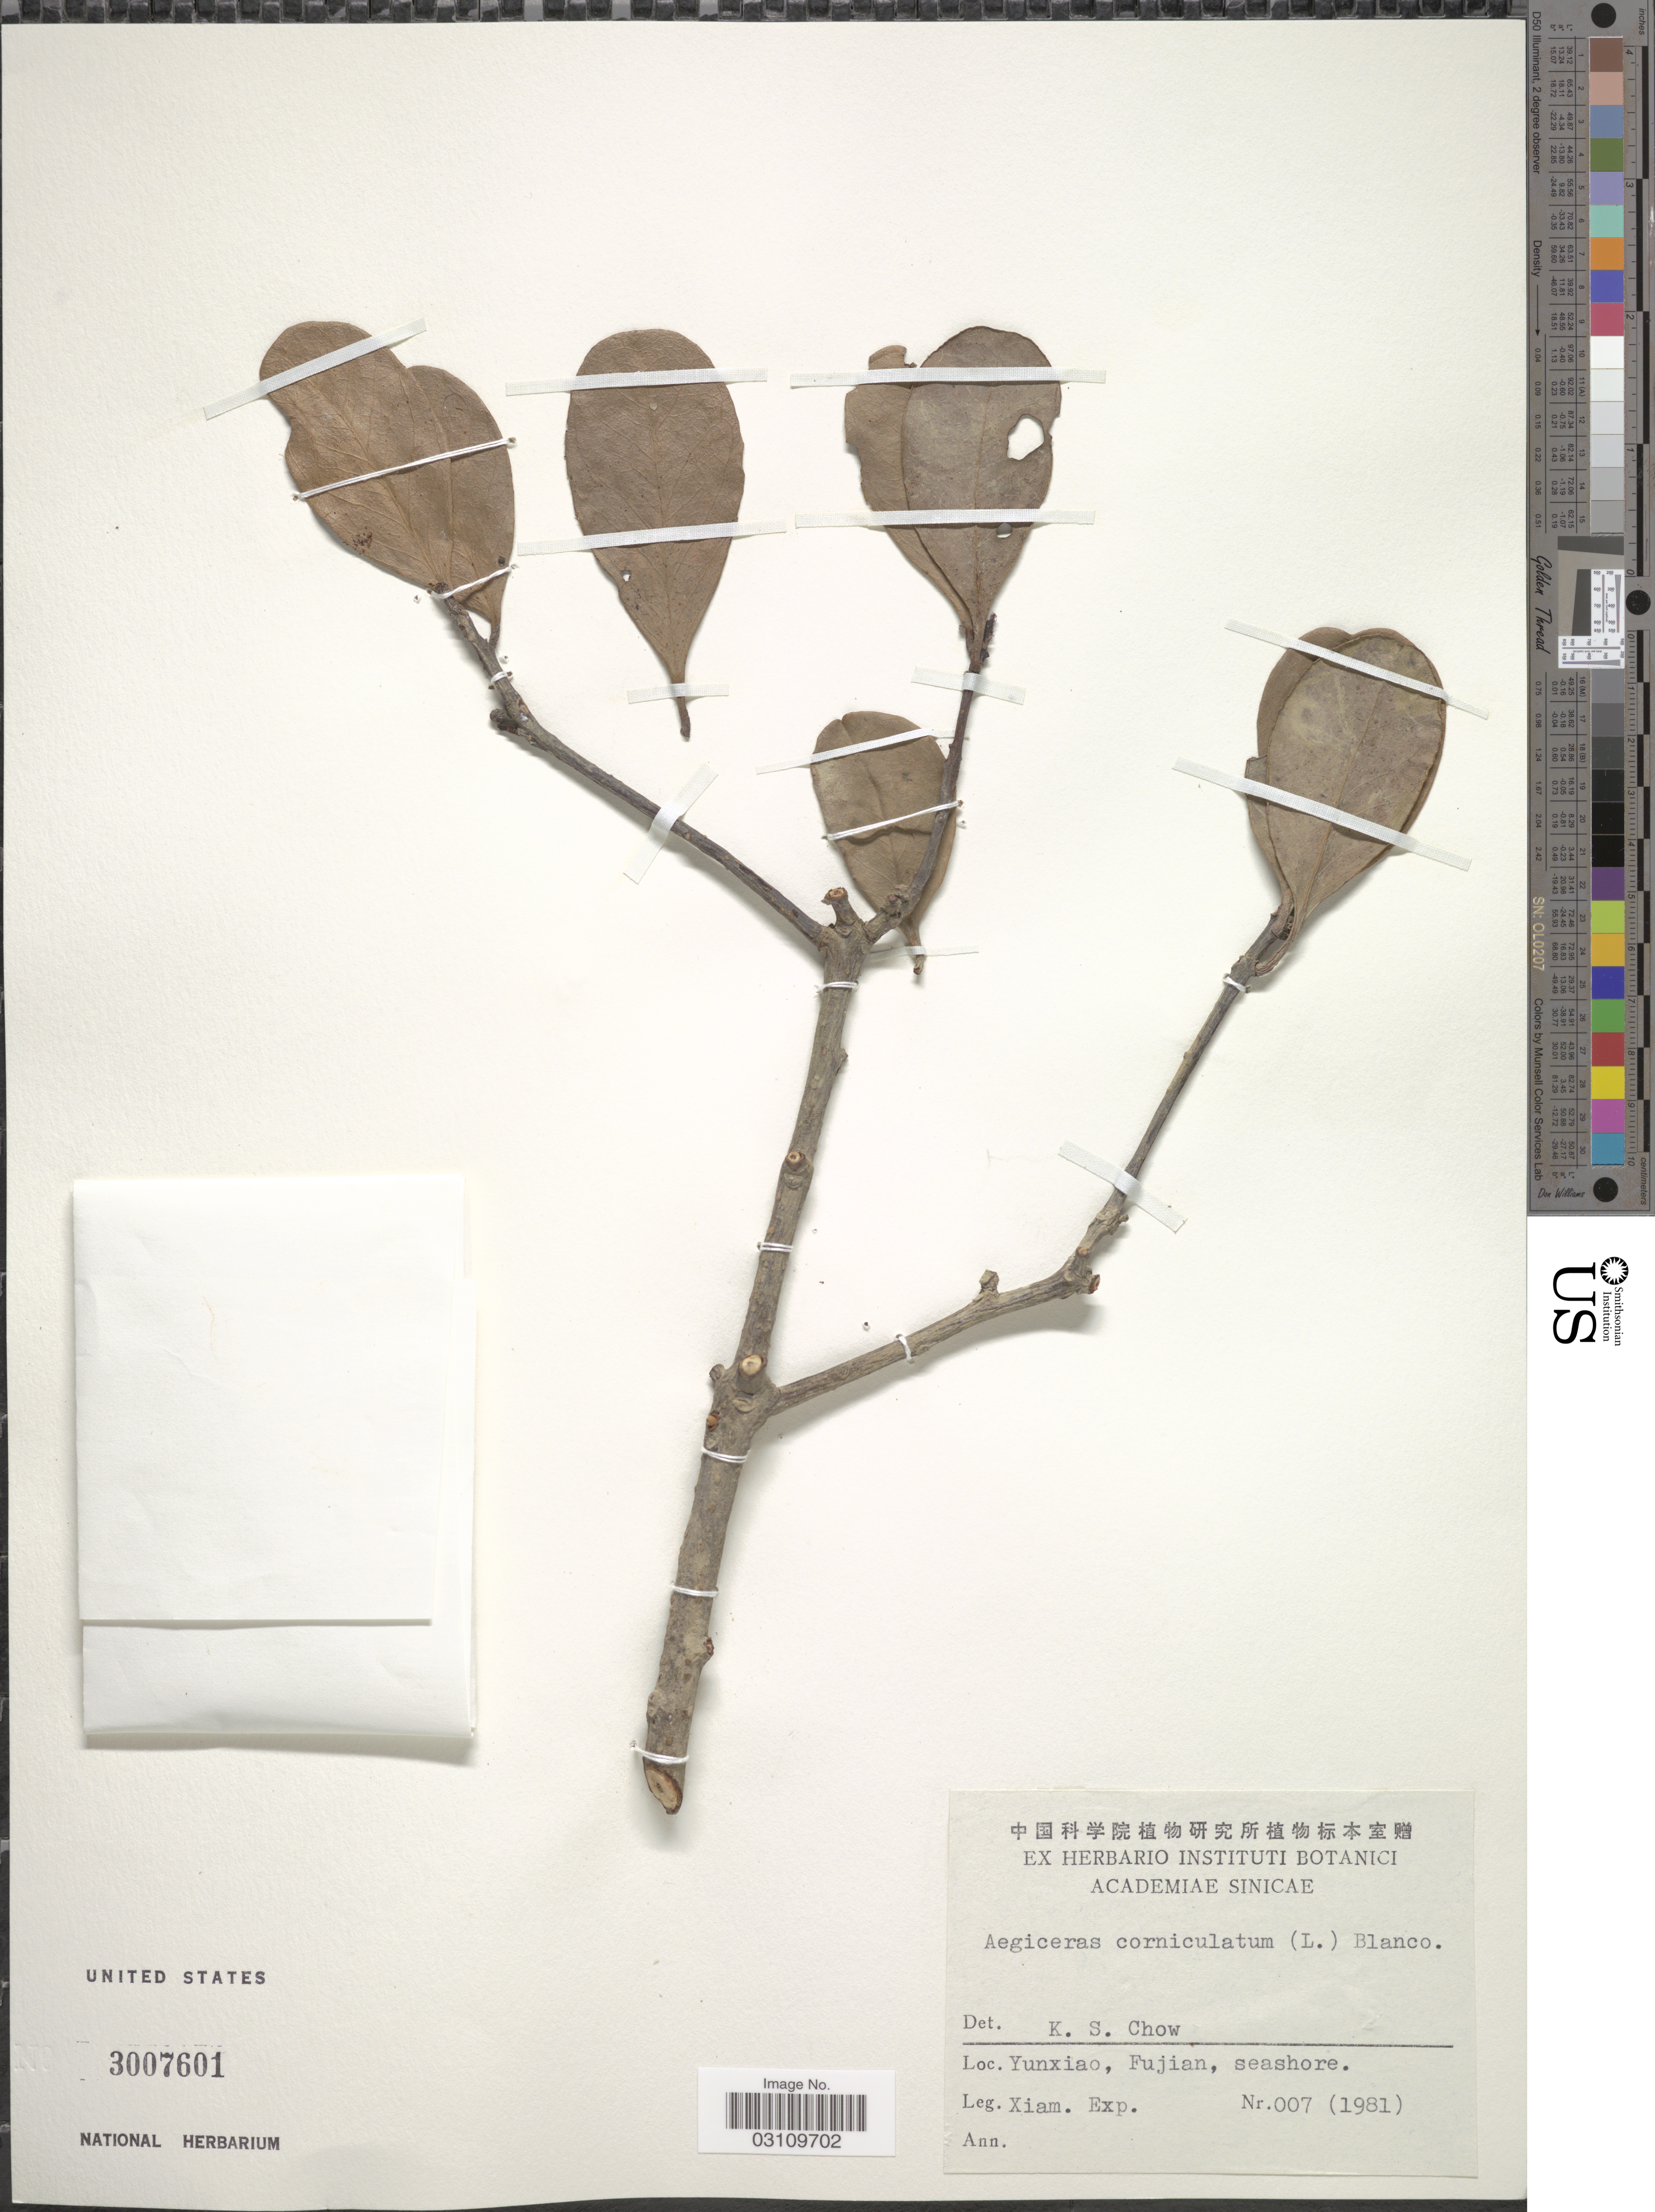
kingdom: Plantae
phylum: Tracheophyta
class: Magnoliopsida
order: Ericales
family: Primulaceae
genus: Aegiceras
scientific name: Aegiceras corniculatum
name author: (L.) Blanco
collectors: Xiamen Expedition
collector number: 007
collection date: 1981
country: China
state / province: Fujian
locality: Yunxiao, seashore.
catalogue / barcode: US 3007601